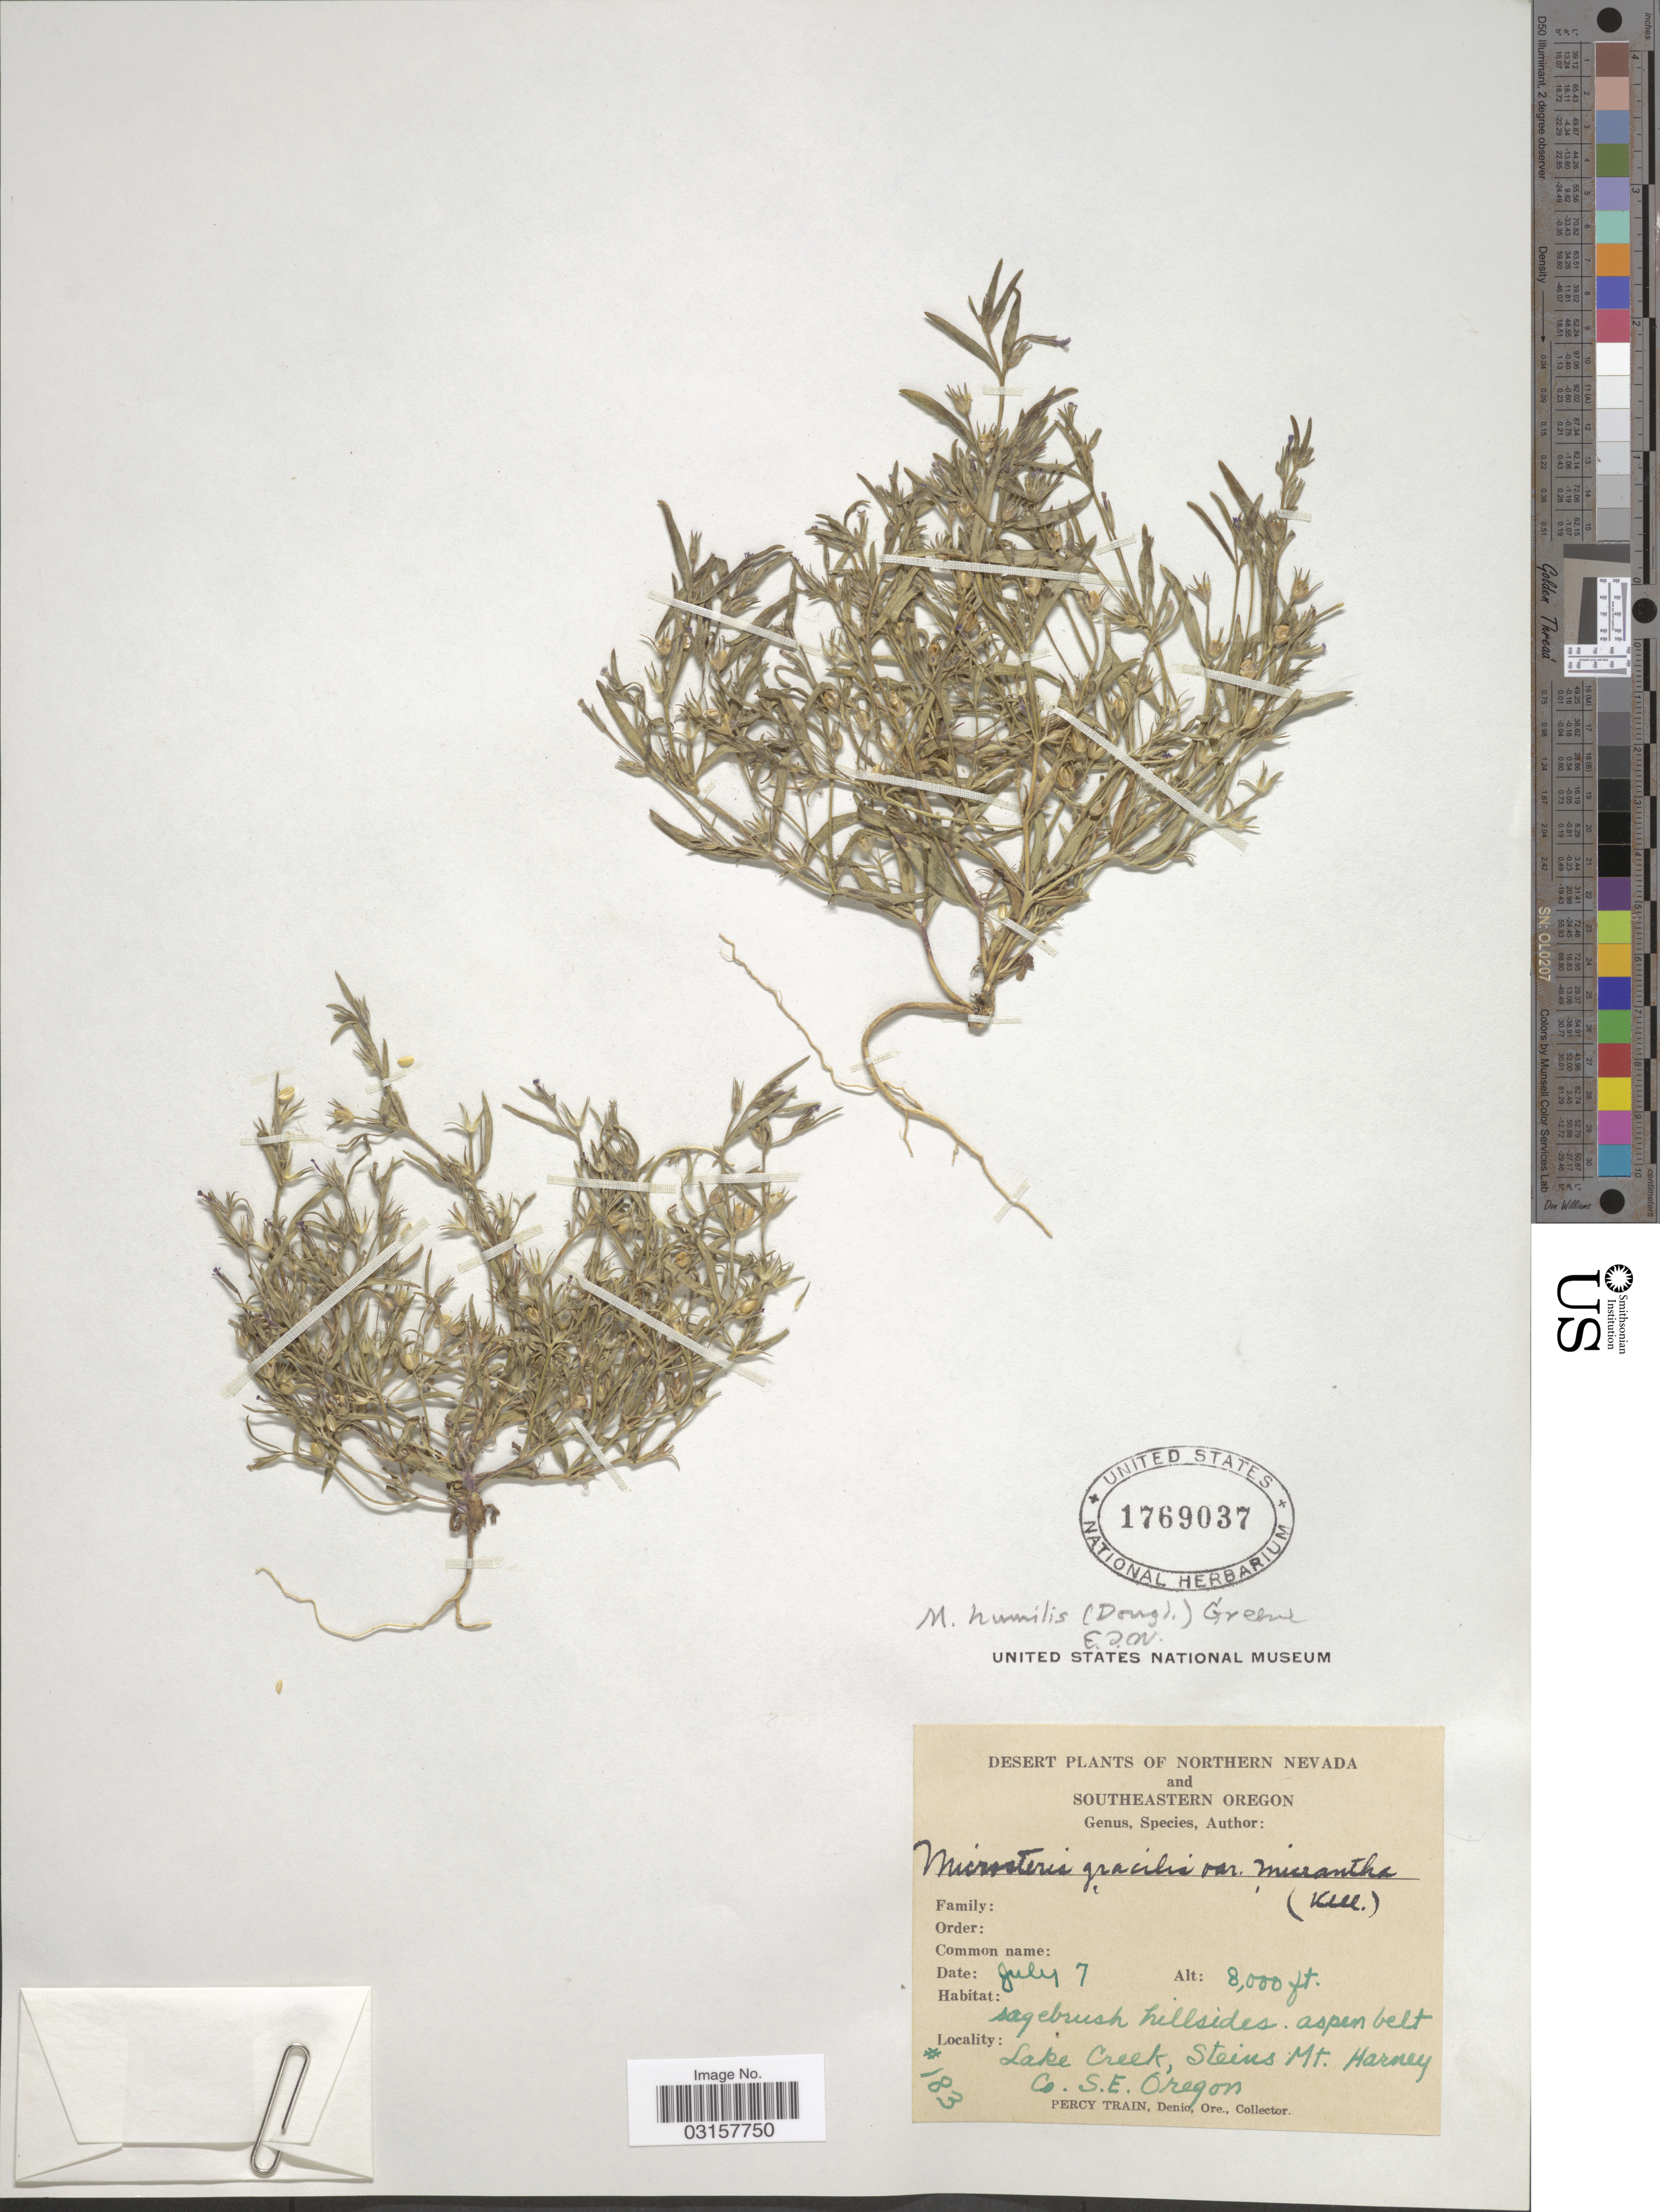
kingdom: Plantae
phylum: Tracheophyta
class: Magnoliopsida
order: Ericales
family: Polemoniaceae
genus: Microsteris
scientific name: Microsteris gracilis var. humilior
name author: (Hook.) Cronquist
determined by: (US) Smithsonian Institution - National Museum of Natural History - Department of Botany (UNITED STATES)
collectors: P. Train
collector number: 183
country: United States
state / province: Oregon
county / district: Harney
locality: Southeastern Oregon. Lake Creek, Steins Mt. Harney Co. S.E. Oregon.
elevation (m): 2438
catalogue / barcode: US 1769037